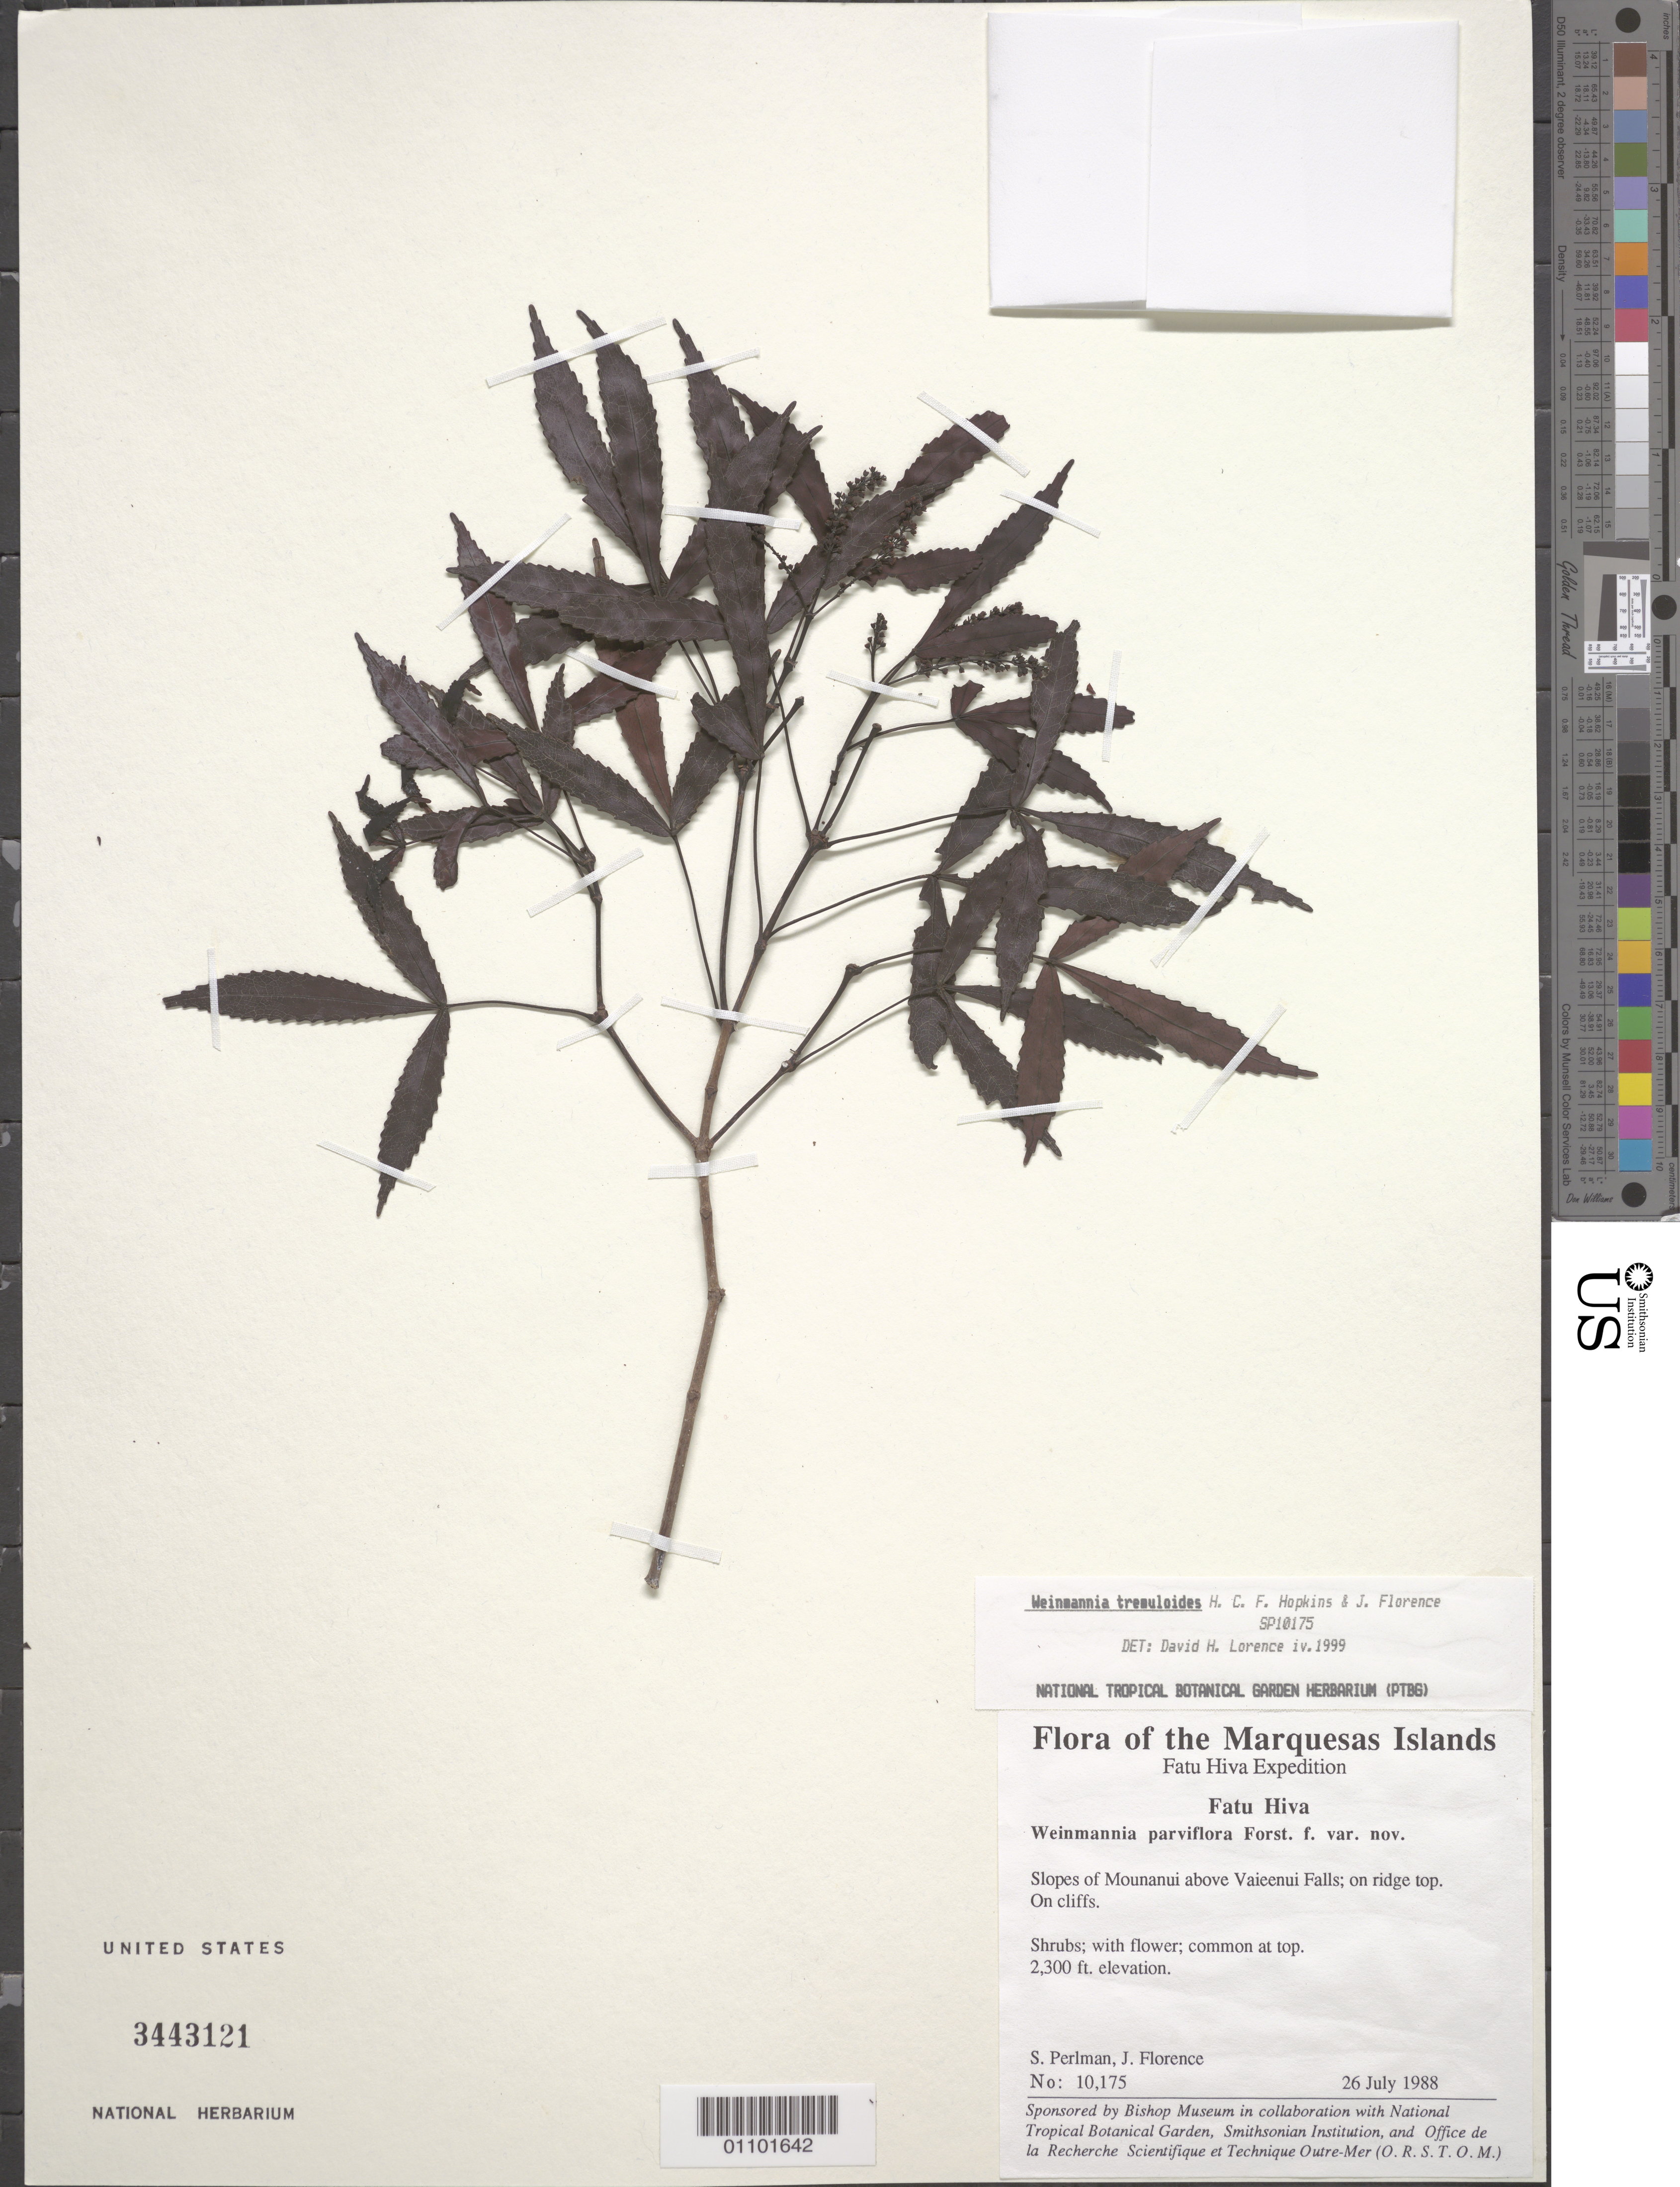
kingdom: Plantae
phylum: Tracheophyta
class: Magnoliopsida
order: Oxalidales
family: Cunoniaceae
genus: Pterophylla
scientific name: Pterophylla tremuloides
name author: (H.C. Hopkins & J. Florence) Pillon & H.C. Hopkins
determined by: Wagner, W. L., (BOT), Smithsonian Institution - National Museum of Natural History (UNITED STATES)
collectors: S. P. Perlman & J. Florence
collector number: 10175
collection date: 1988-07-26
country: French Polynesia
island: Fatu Hiva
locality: Slopes of Mounanui above Vaieenui Falls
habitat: On ridge top, on cliffs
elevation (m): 701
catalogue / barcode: US 3443121